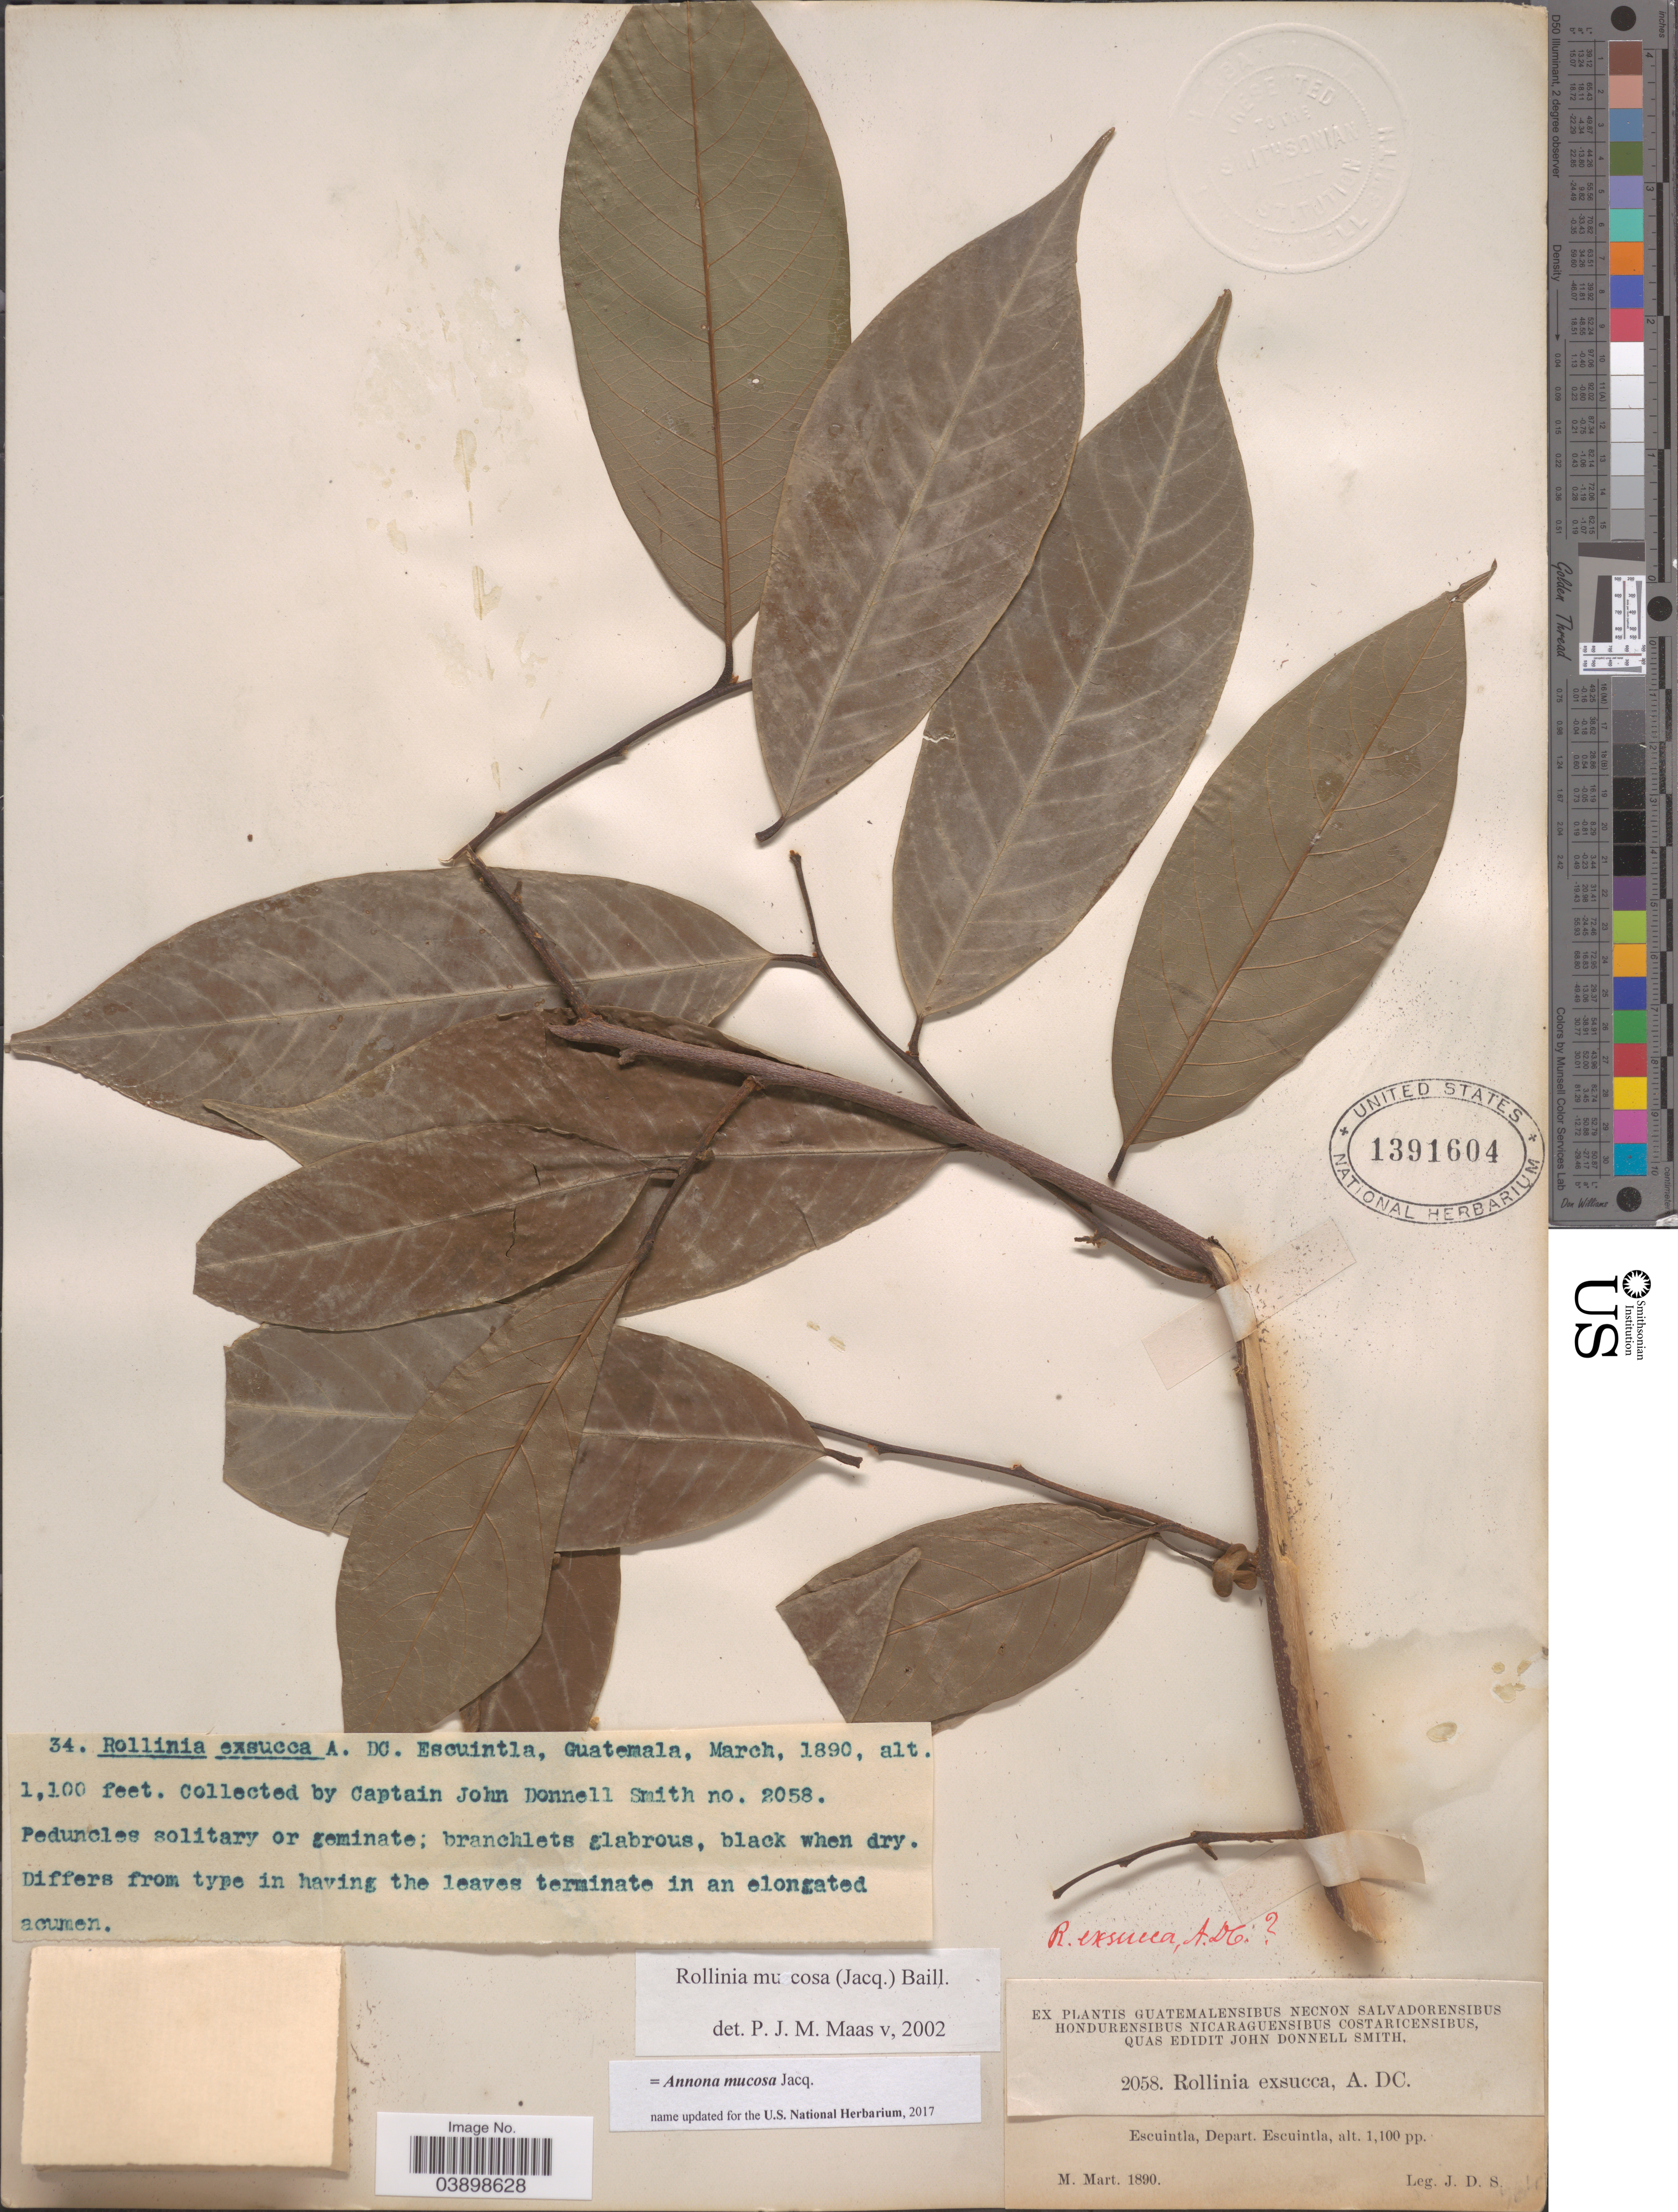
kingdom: Plantae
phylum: Tracheophyta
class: Magnoliopsida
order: Magnoliales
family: Annonaceae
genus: Annona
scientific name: Annona mucosa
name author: Jacq.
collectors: J. Donnell Smith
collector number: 2058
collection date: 1890-03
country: Guatemala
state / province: Escuintla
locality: Depart, Escuintla.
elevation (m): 335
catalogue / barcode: US 1391604